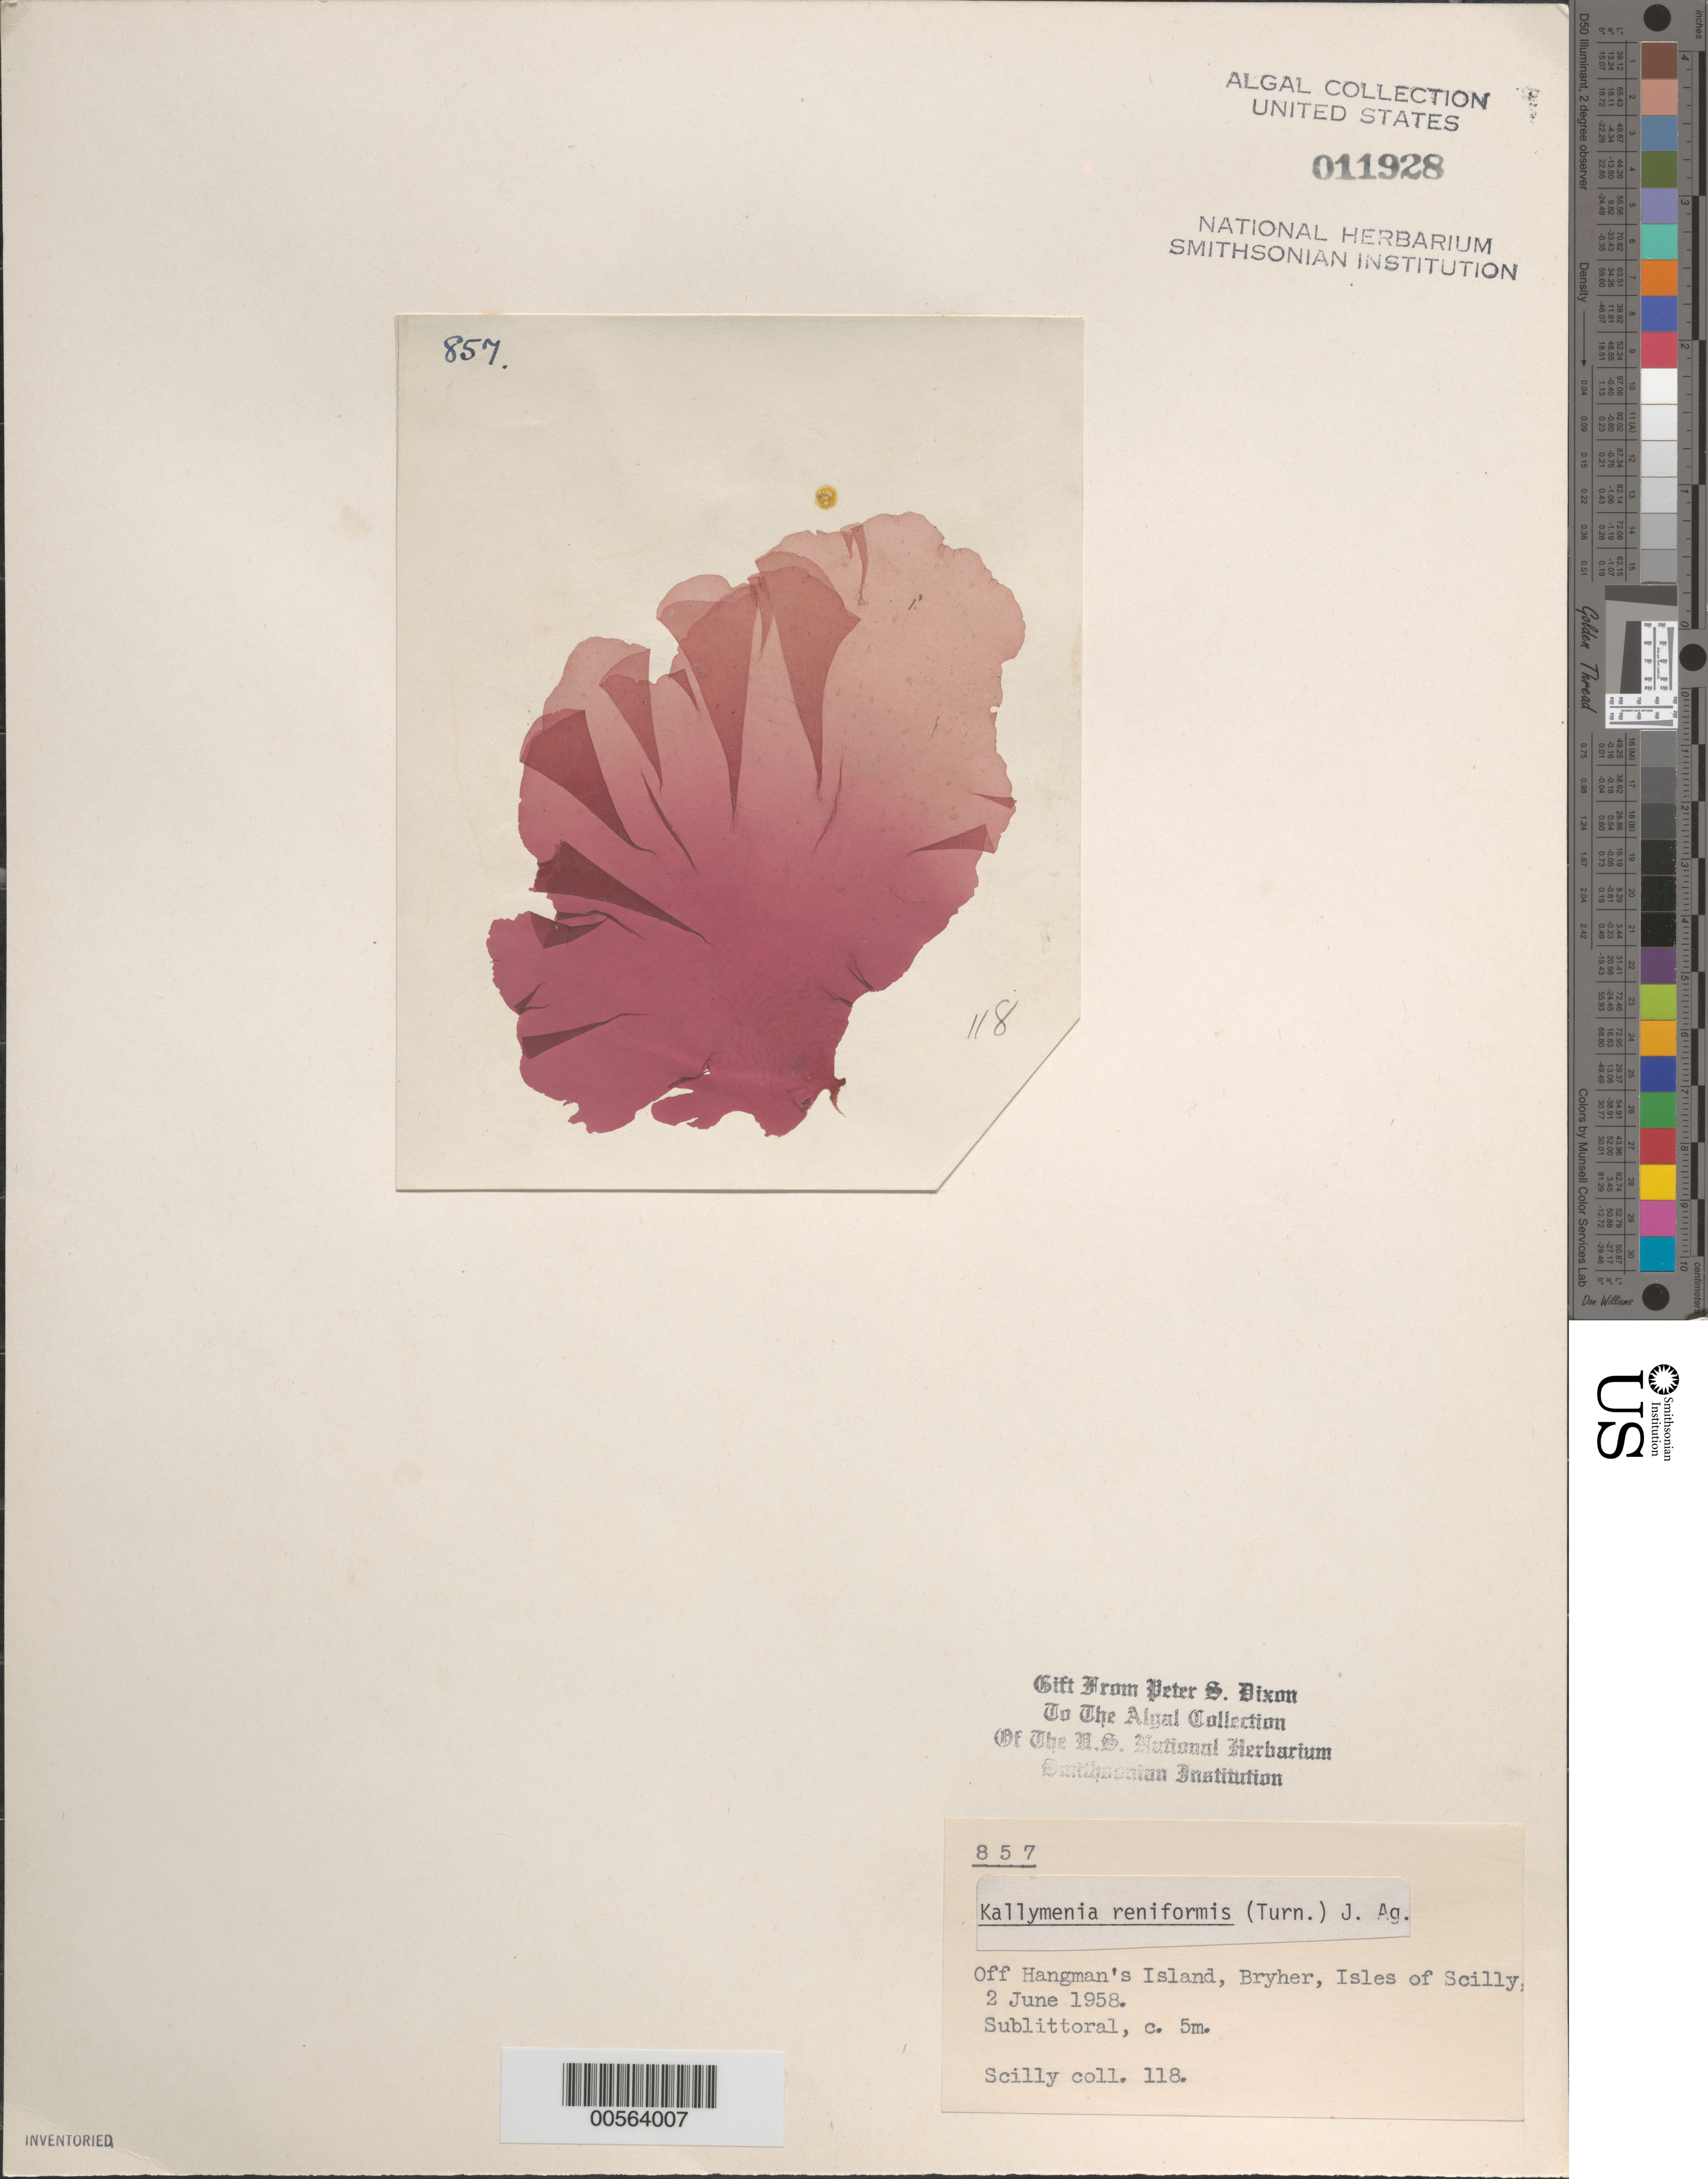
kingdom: Plantae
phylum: Rhodophyta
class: Florideophyceae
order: Gigartinales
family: Kallymeniaceae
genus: Kallymenia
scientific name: Kallymenia reniformis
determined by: Dixon, P. S.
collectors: P. S. Dixon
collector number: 118 & PSD 857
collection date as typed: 02 Jun 1958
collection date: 1958-06-02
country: United Kingdom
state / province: England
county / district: Council of the Isles of Scilly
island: Bryher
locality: Off Hangman's Island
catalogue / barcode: US 11928